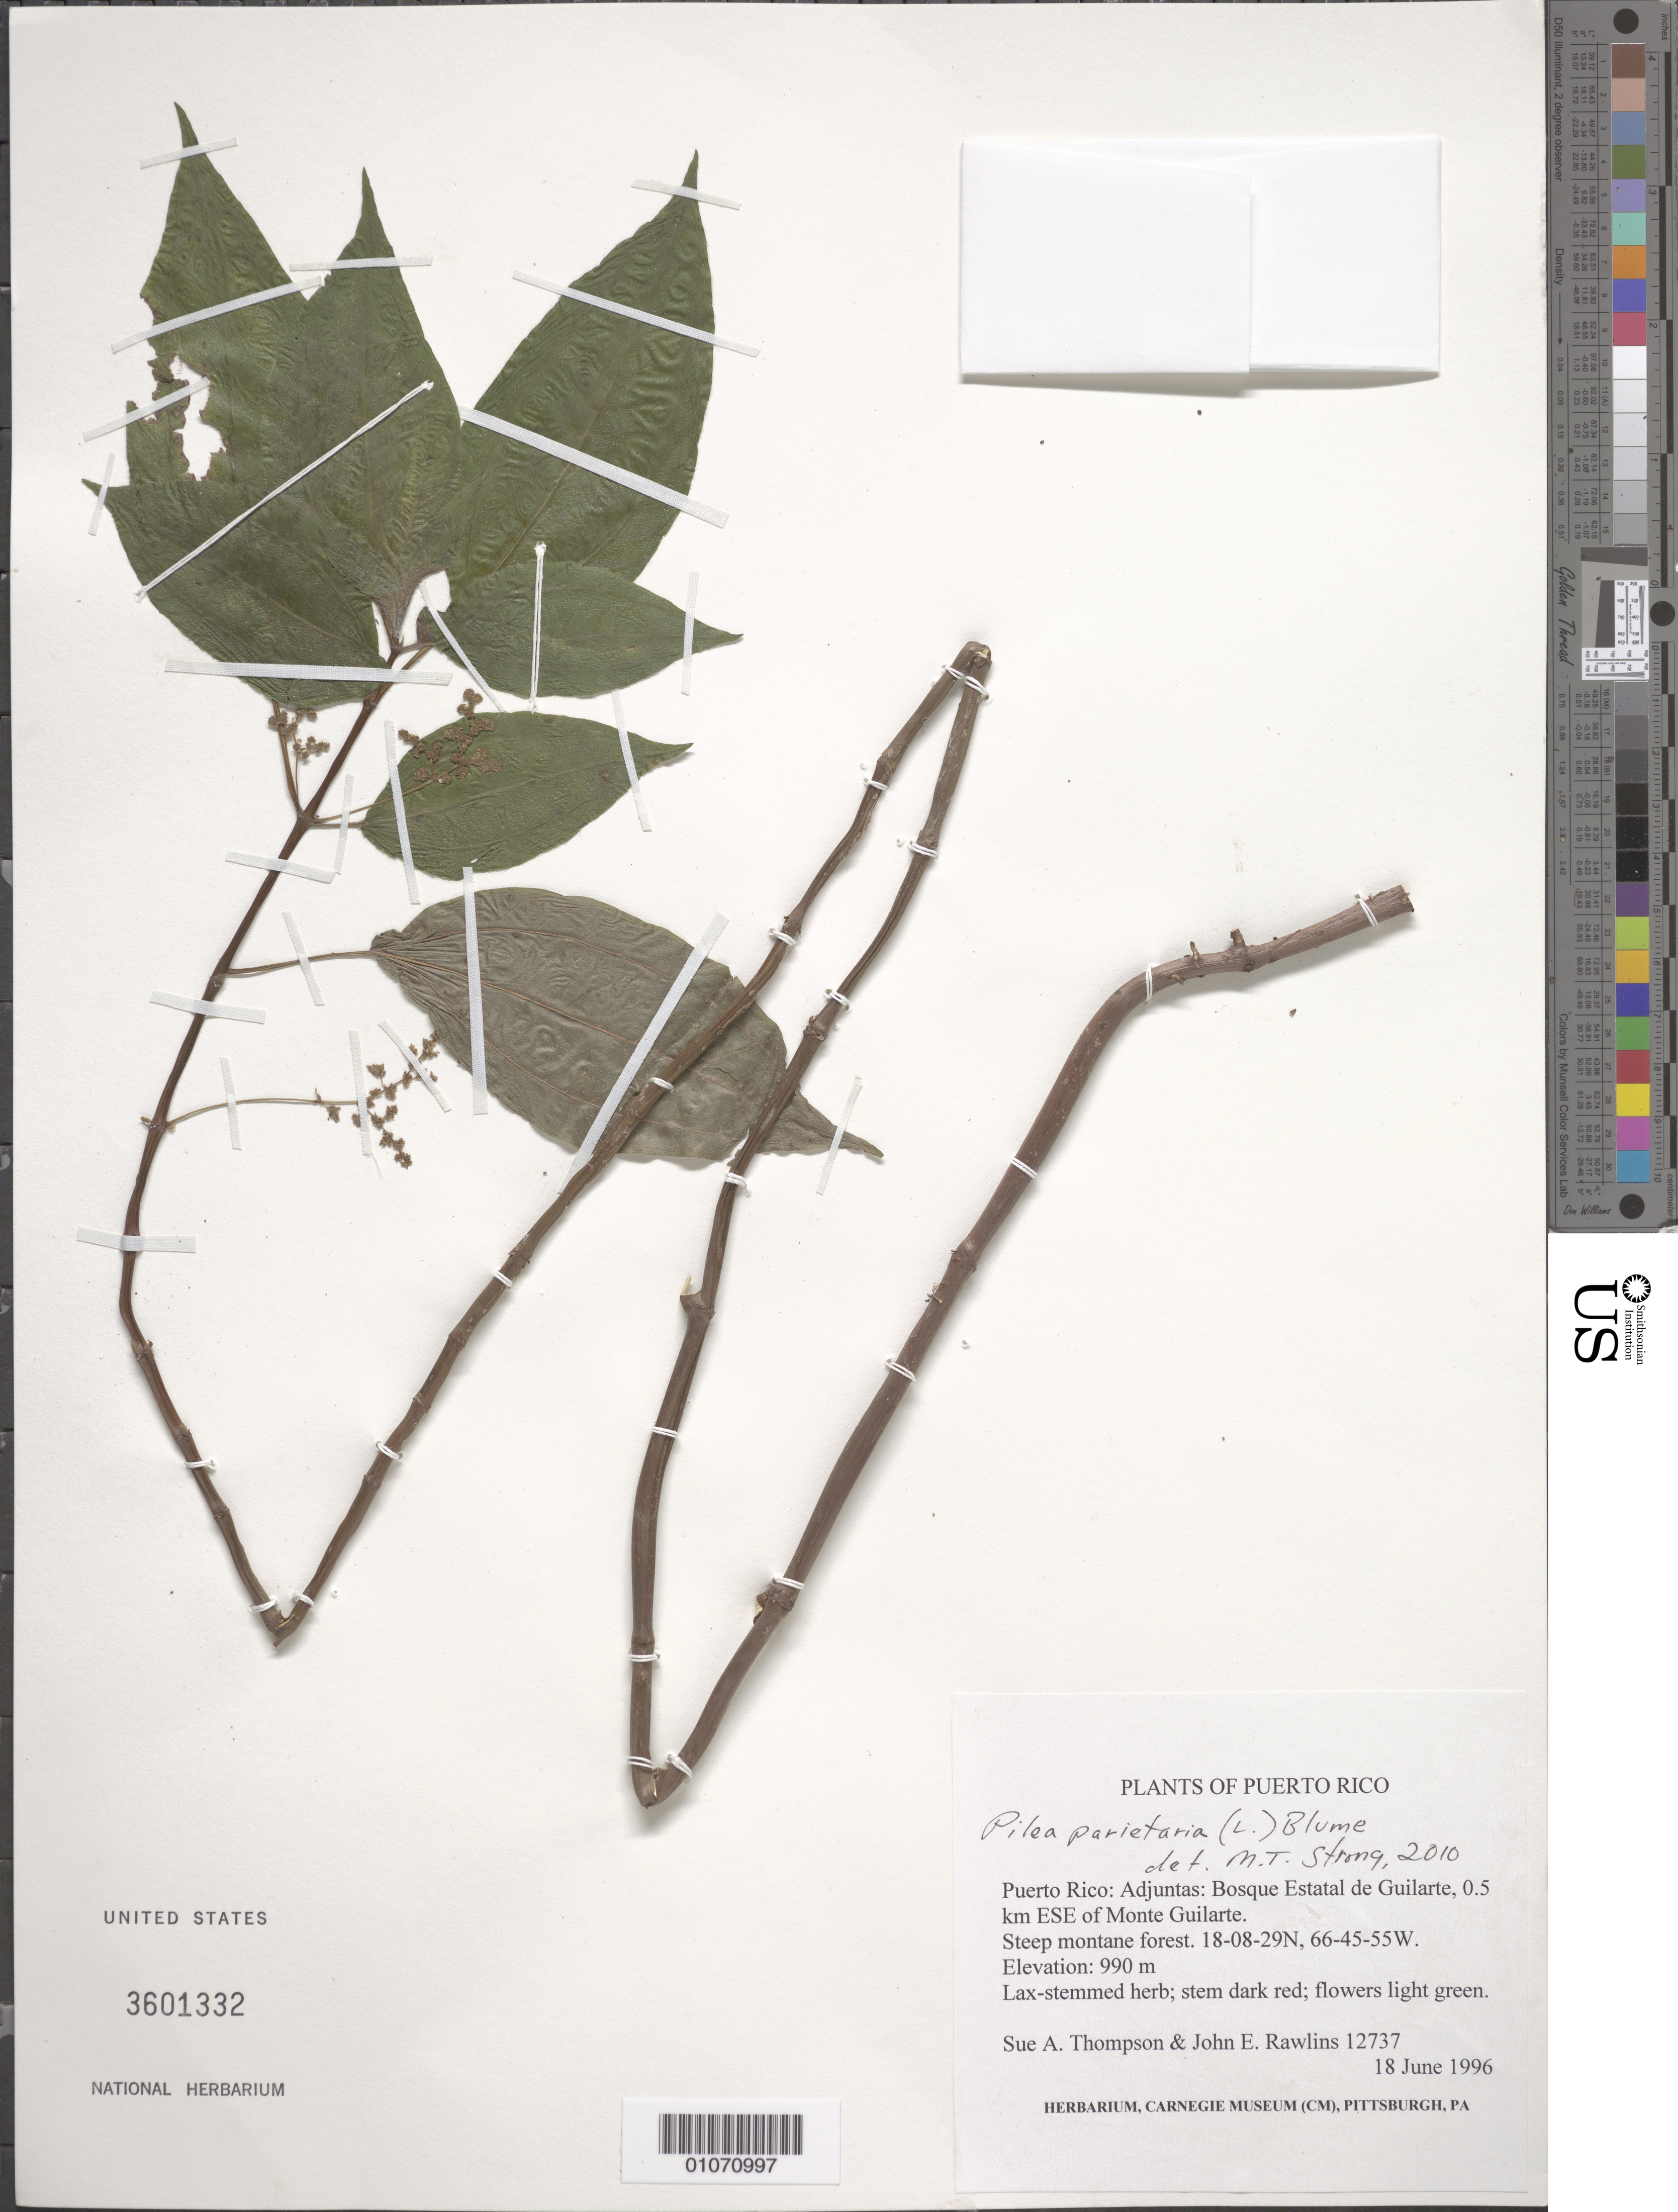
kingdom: Plantae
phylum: Tracheophyta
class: Magnoliopsida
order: Rosales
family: Urticaceae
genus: Pilea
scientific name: Pilea parietaria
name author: (L.) Blume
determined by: Strong, M. T., (US), Smithsonian Institution - National Museum of Natural History (UNITED STATES)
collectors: S. A. Thompson & J. Rawlins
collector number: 12737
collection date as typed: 18 Jun 1996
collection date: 1996-06-18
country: Puerto Rico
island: Puerto Rico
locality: Adjuntas; Bosque Estatal de Guilarte, 0.5 km ESE of Monte Guilarte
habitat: Steep montane forest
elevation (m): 990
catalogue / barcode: US 3601332